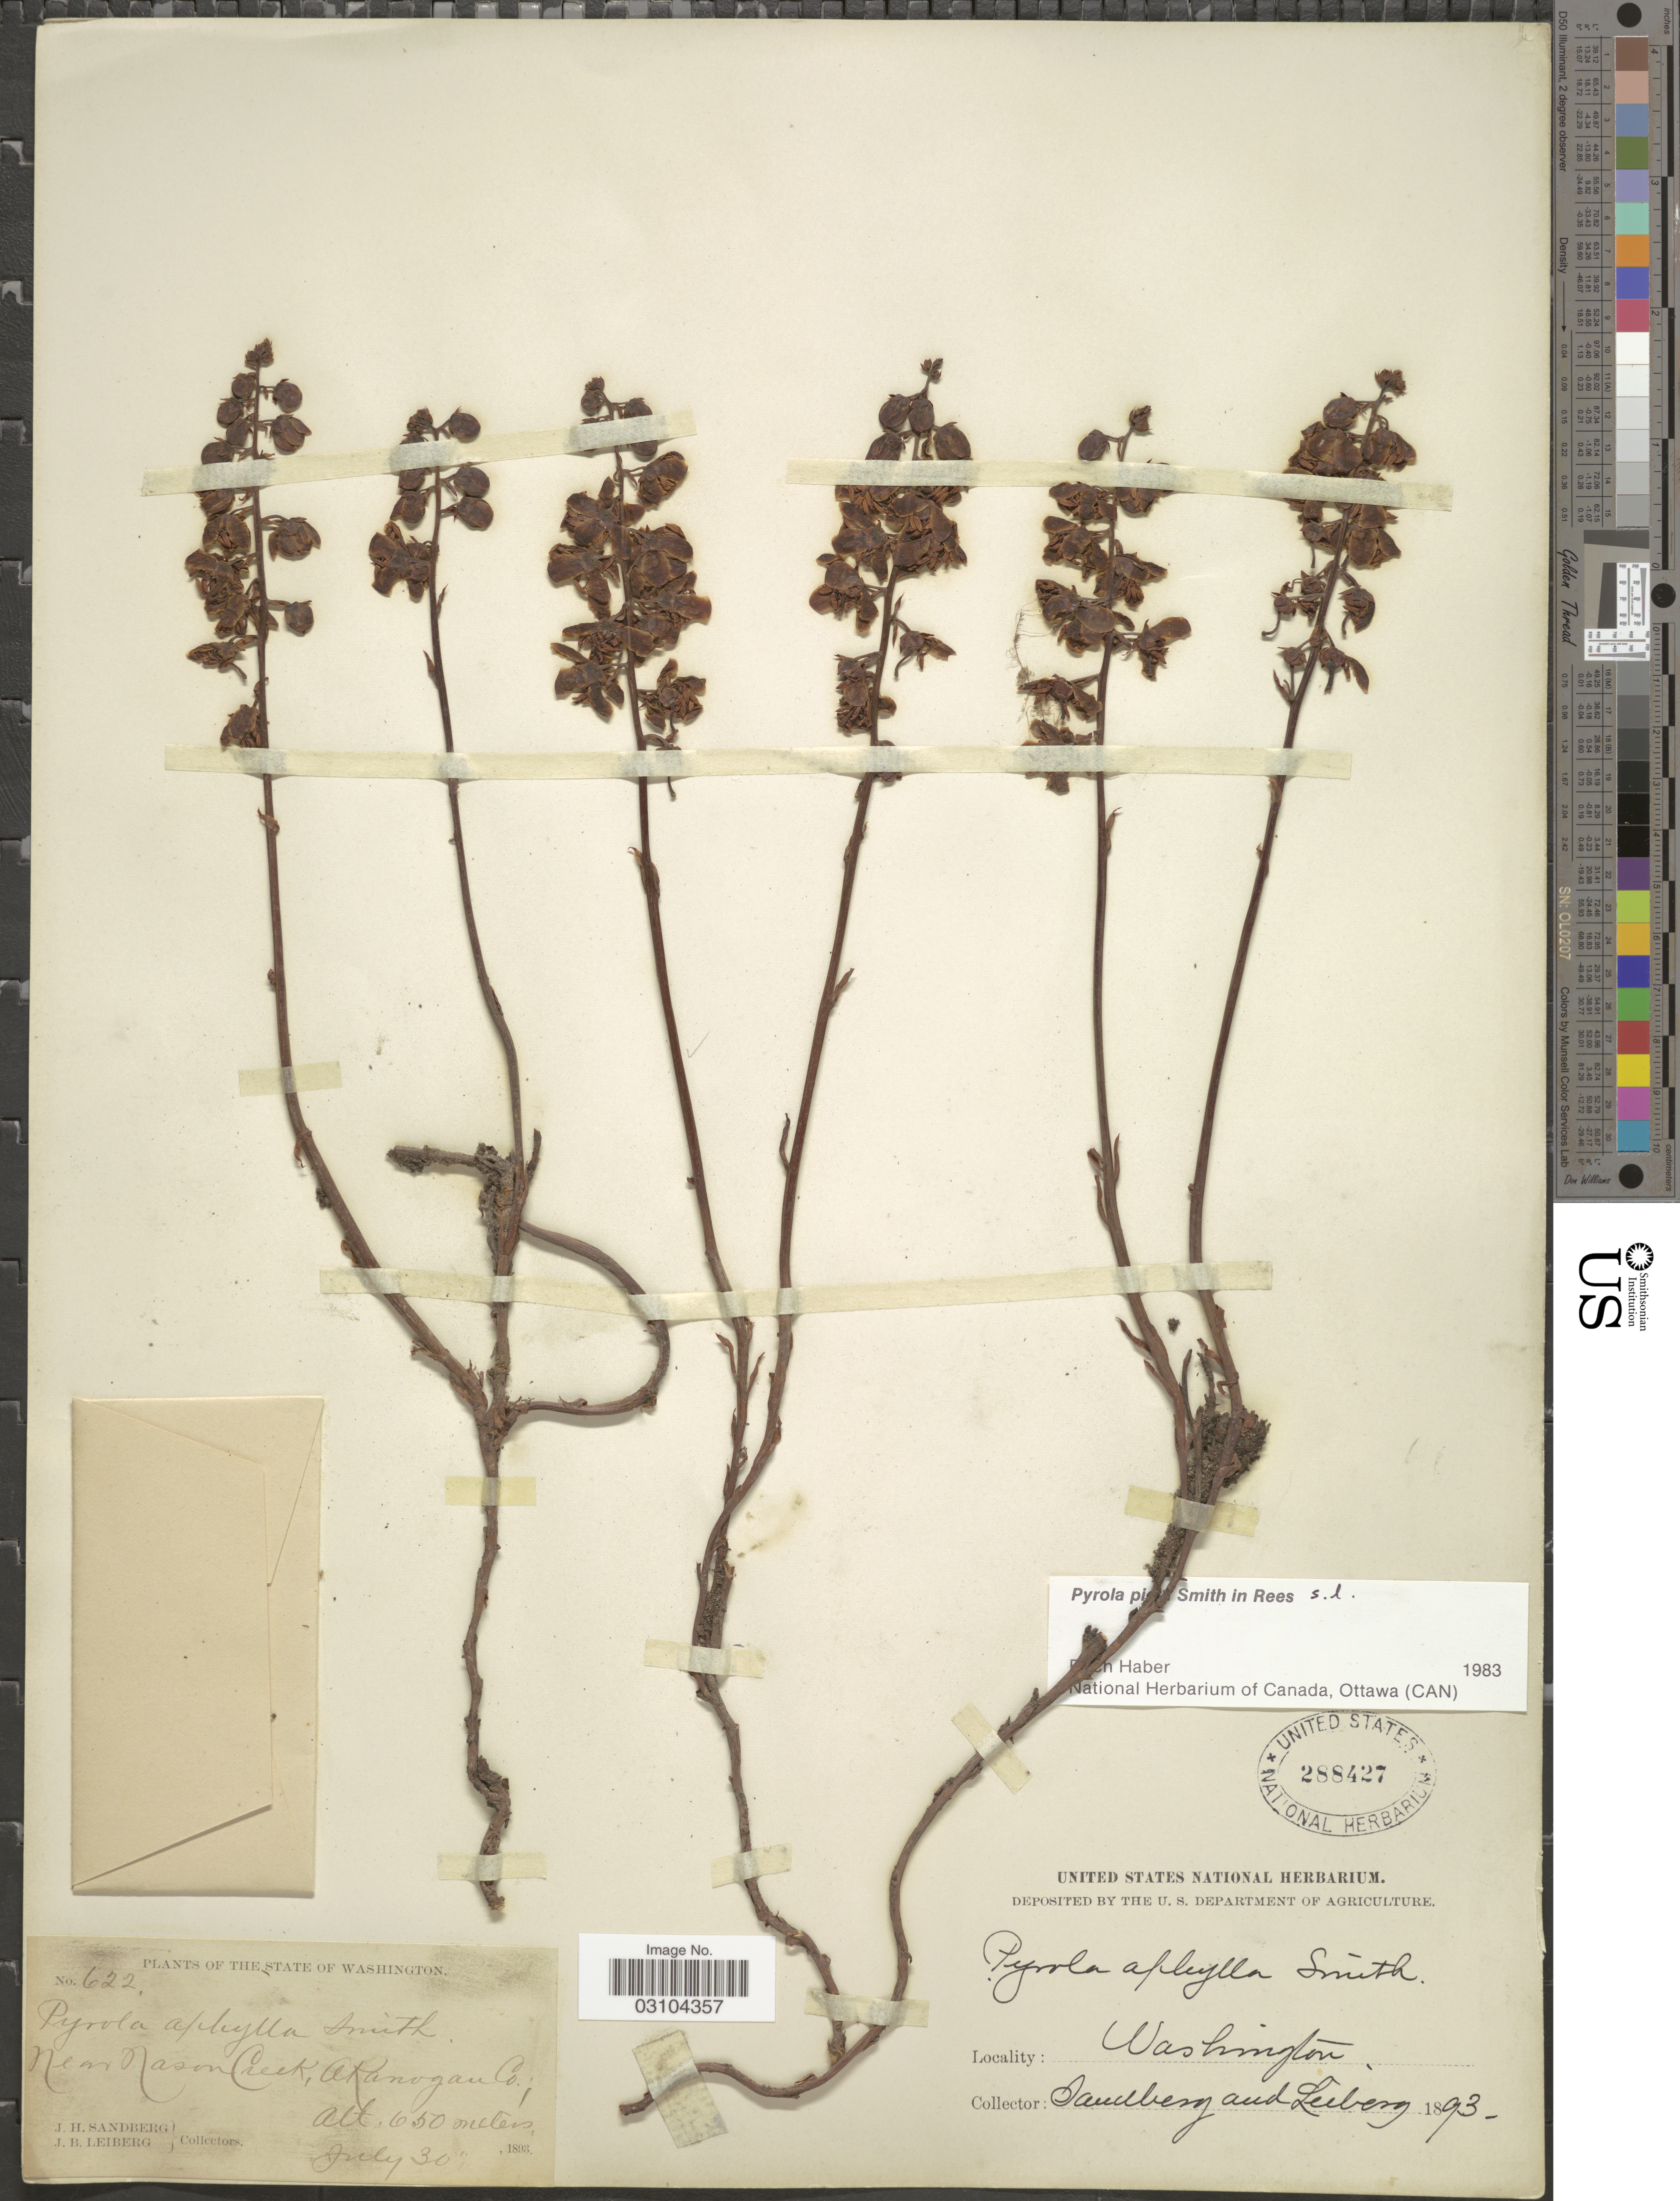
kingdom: Plantae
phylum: Tracheophyta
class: Magnoliopsida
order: Ericales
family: Ericaceae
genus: Pyrola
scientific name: Pyrola picta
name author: Sm. in Rees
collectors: J. H. Sandberg & J. B. Leiberg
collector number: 622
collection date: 1893-07-30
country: United States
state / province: Washington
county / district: Okanogan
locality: Near Nason Creek, Okanogan Co.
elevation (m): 650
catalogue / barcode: US 288427